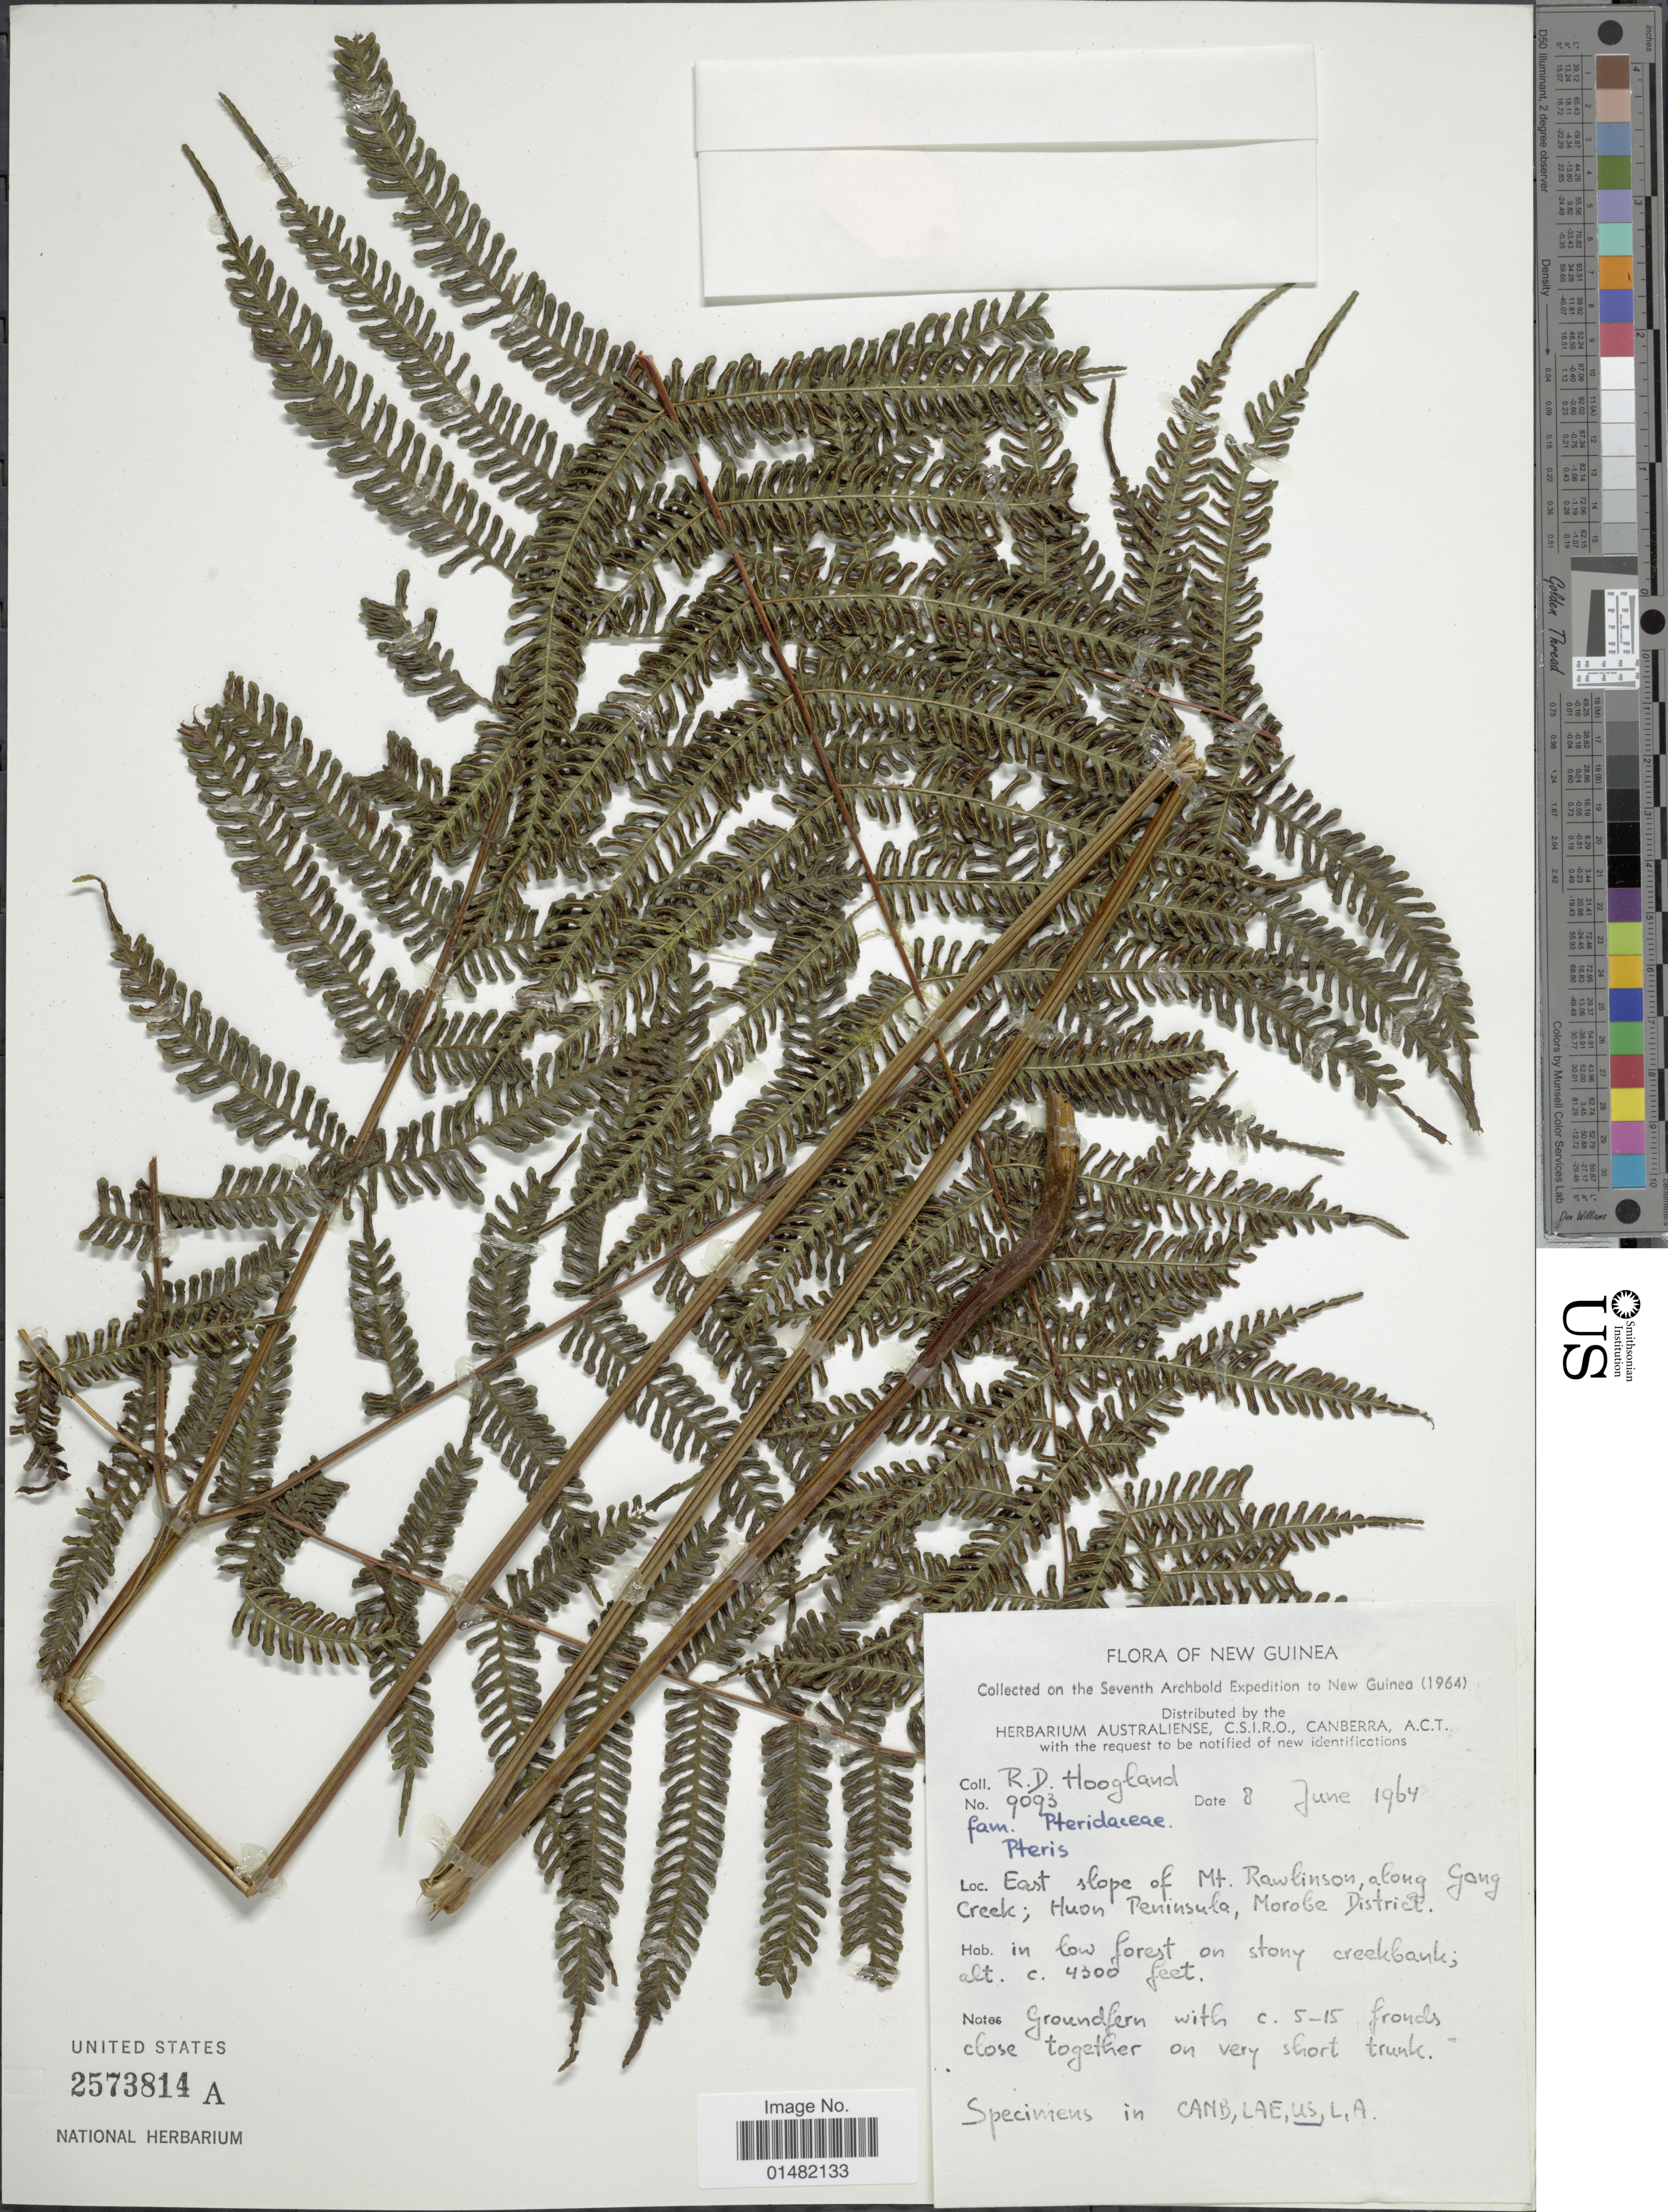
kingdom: Plantae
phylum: Tracheophyta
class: Polypodiopsida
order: Polypodiales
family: Pteridaceae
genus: Pteris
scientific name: Pteris sp.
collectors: R. D. Hoogland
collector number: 9093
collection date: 1964-06-08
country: Papua New Guinea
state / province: Morobe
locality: New Guinea, East slope of Mt. Rawlinson, along Gong Creek; Huon Peninsula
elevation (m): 1311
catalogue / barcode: US 2573814A